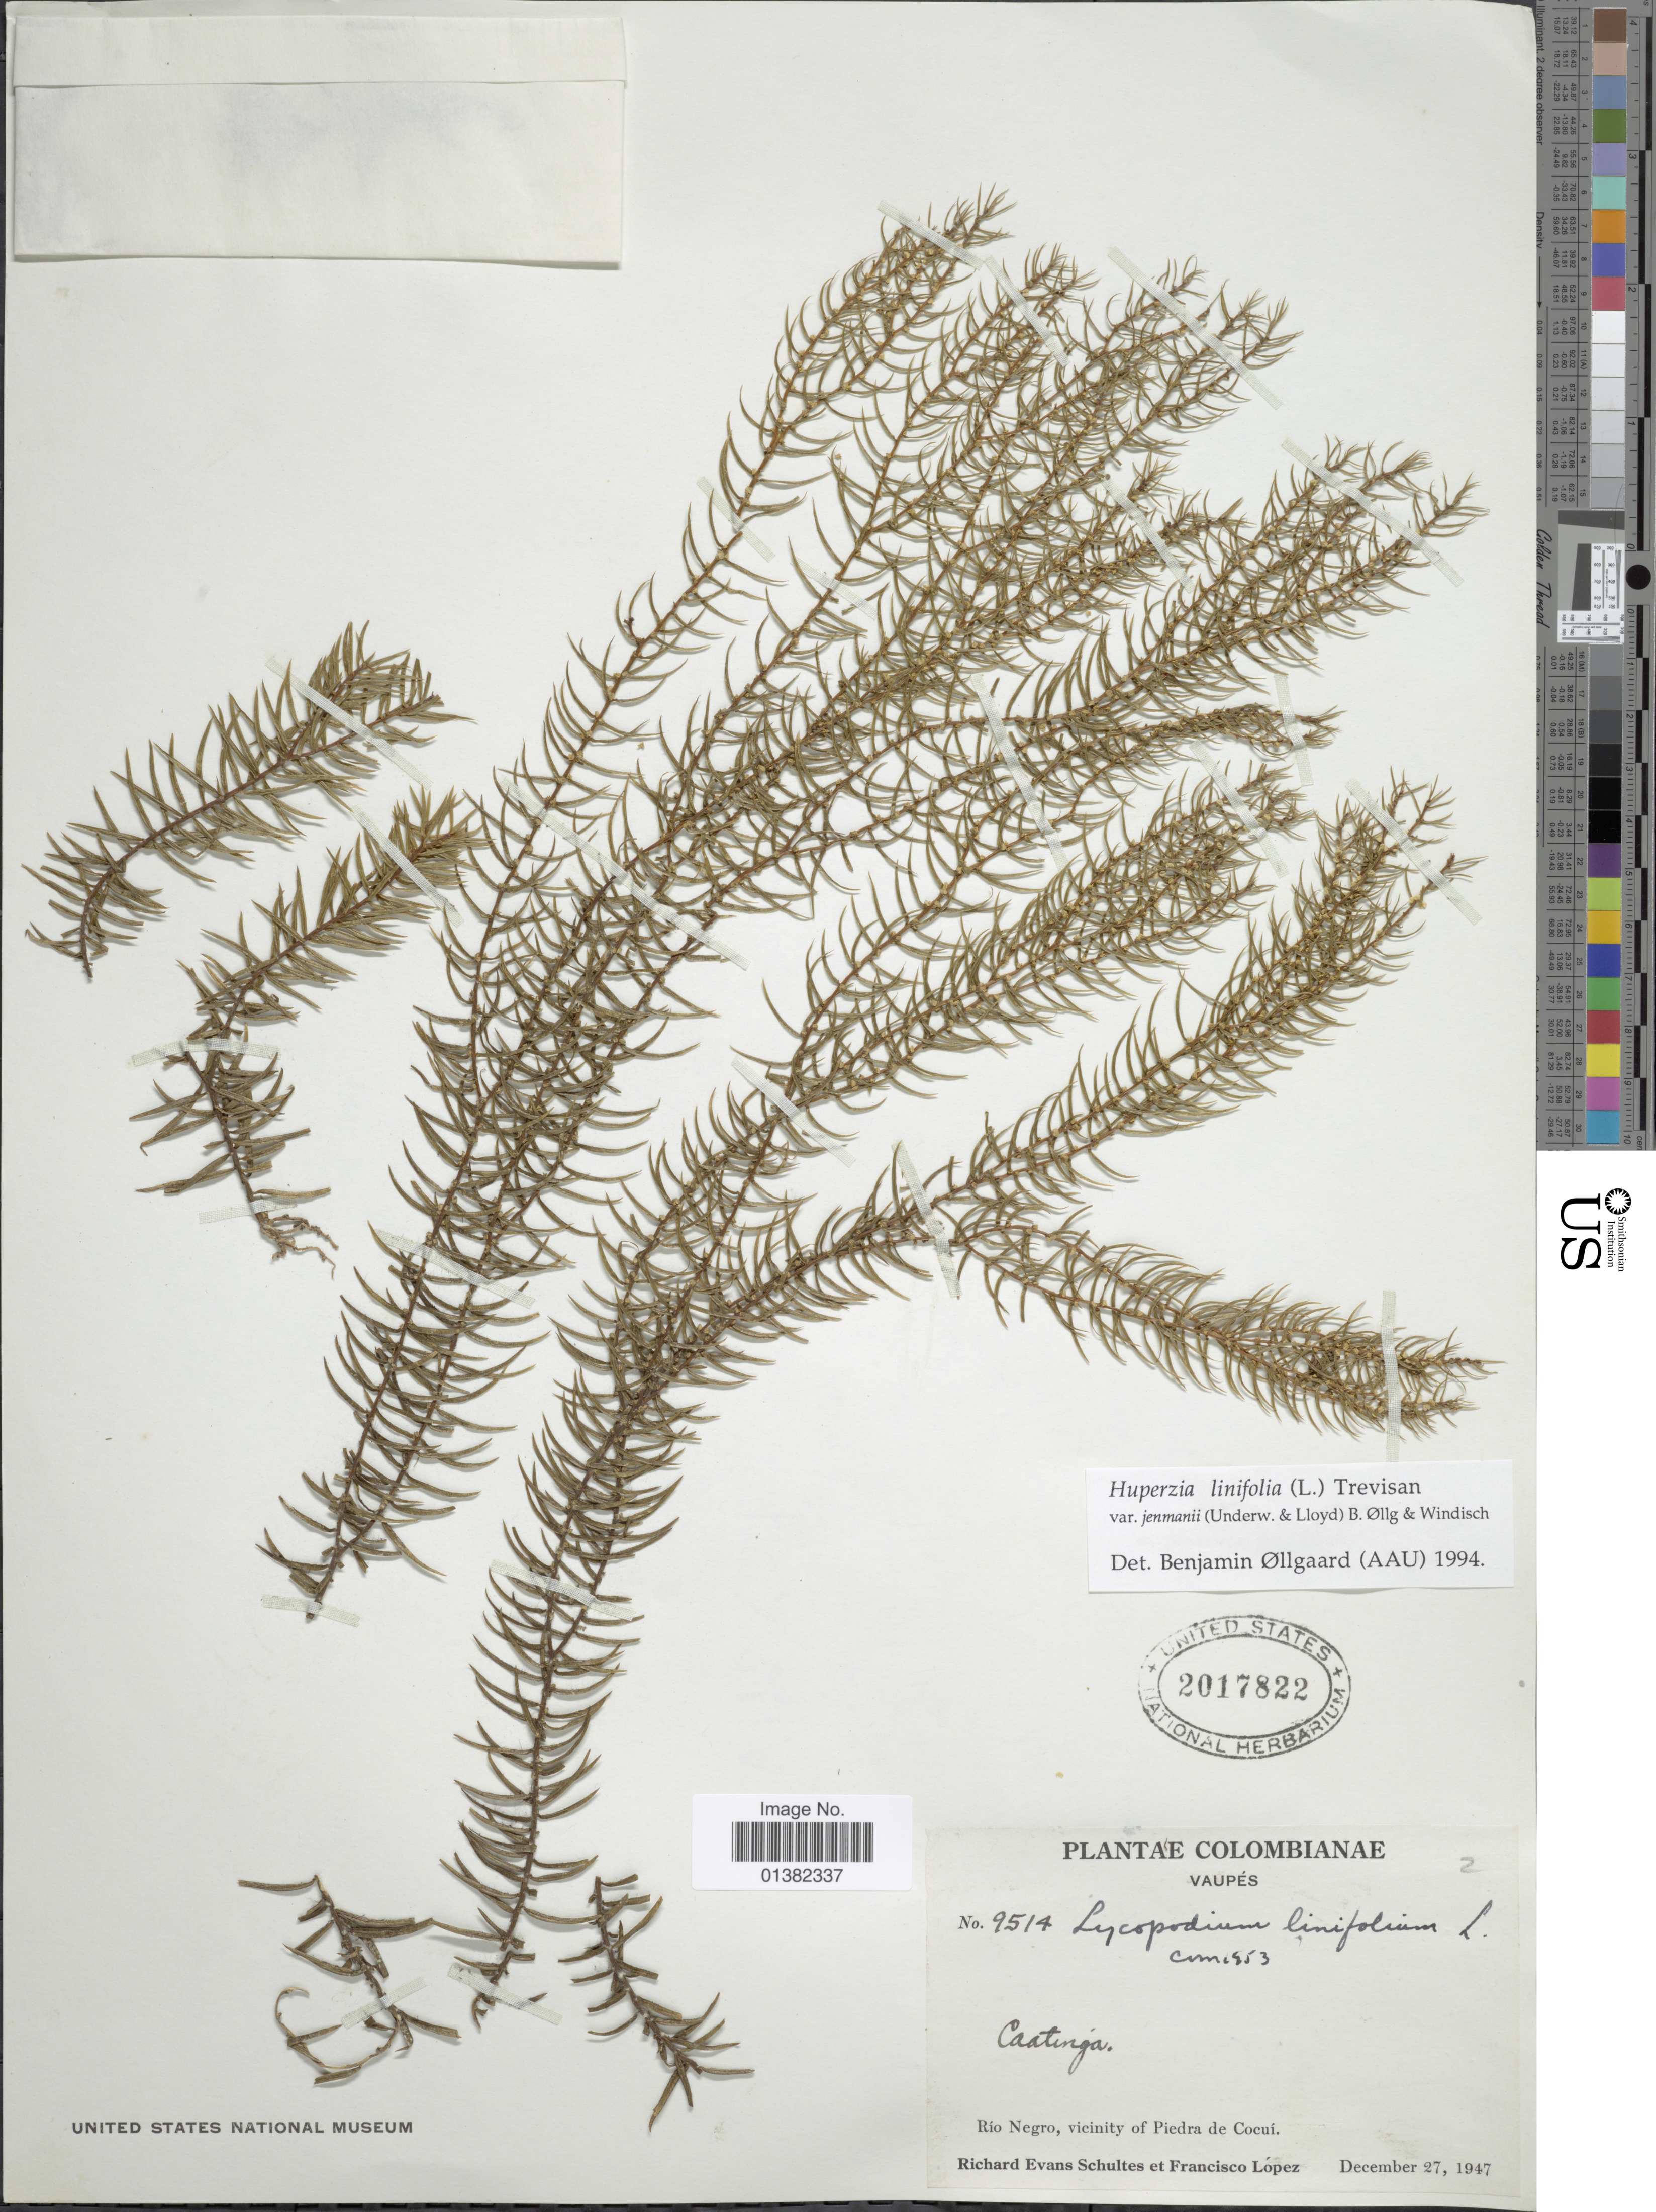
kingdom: Plantae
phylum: Tracheophyta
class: Lycopodiopsida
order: Lycopodiales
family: Lycopodiaceae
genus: Phlegmariurus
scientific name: Phlegmariurus linifolius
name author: (L.) B. Øllg.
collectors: R. E. Schultes & F. Lopéz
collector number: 9514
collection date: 1947-12-27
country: Colombia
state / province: Vaupés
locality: Río Negro, vicinity of Piedra de Cocuí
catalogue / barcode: US 2017822